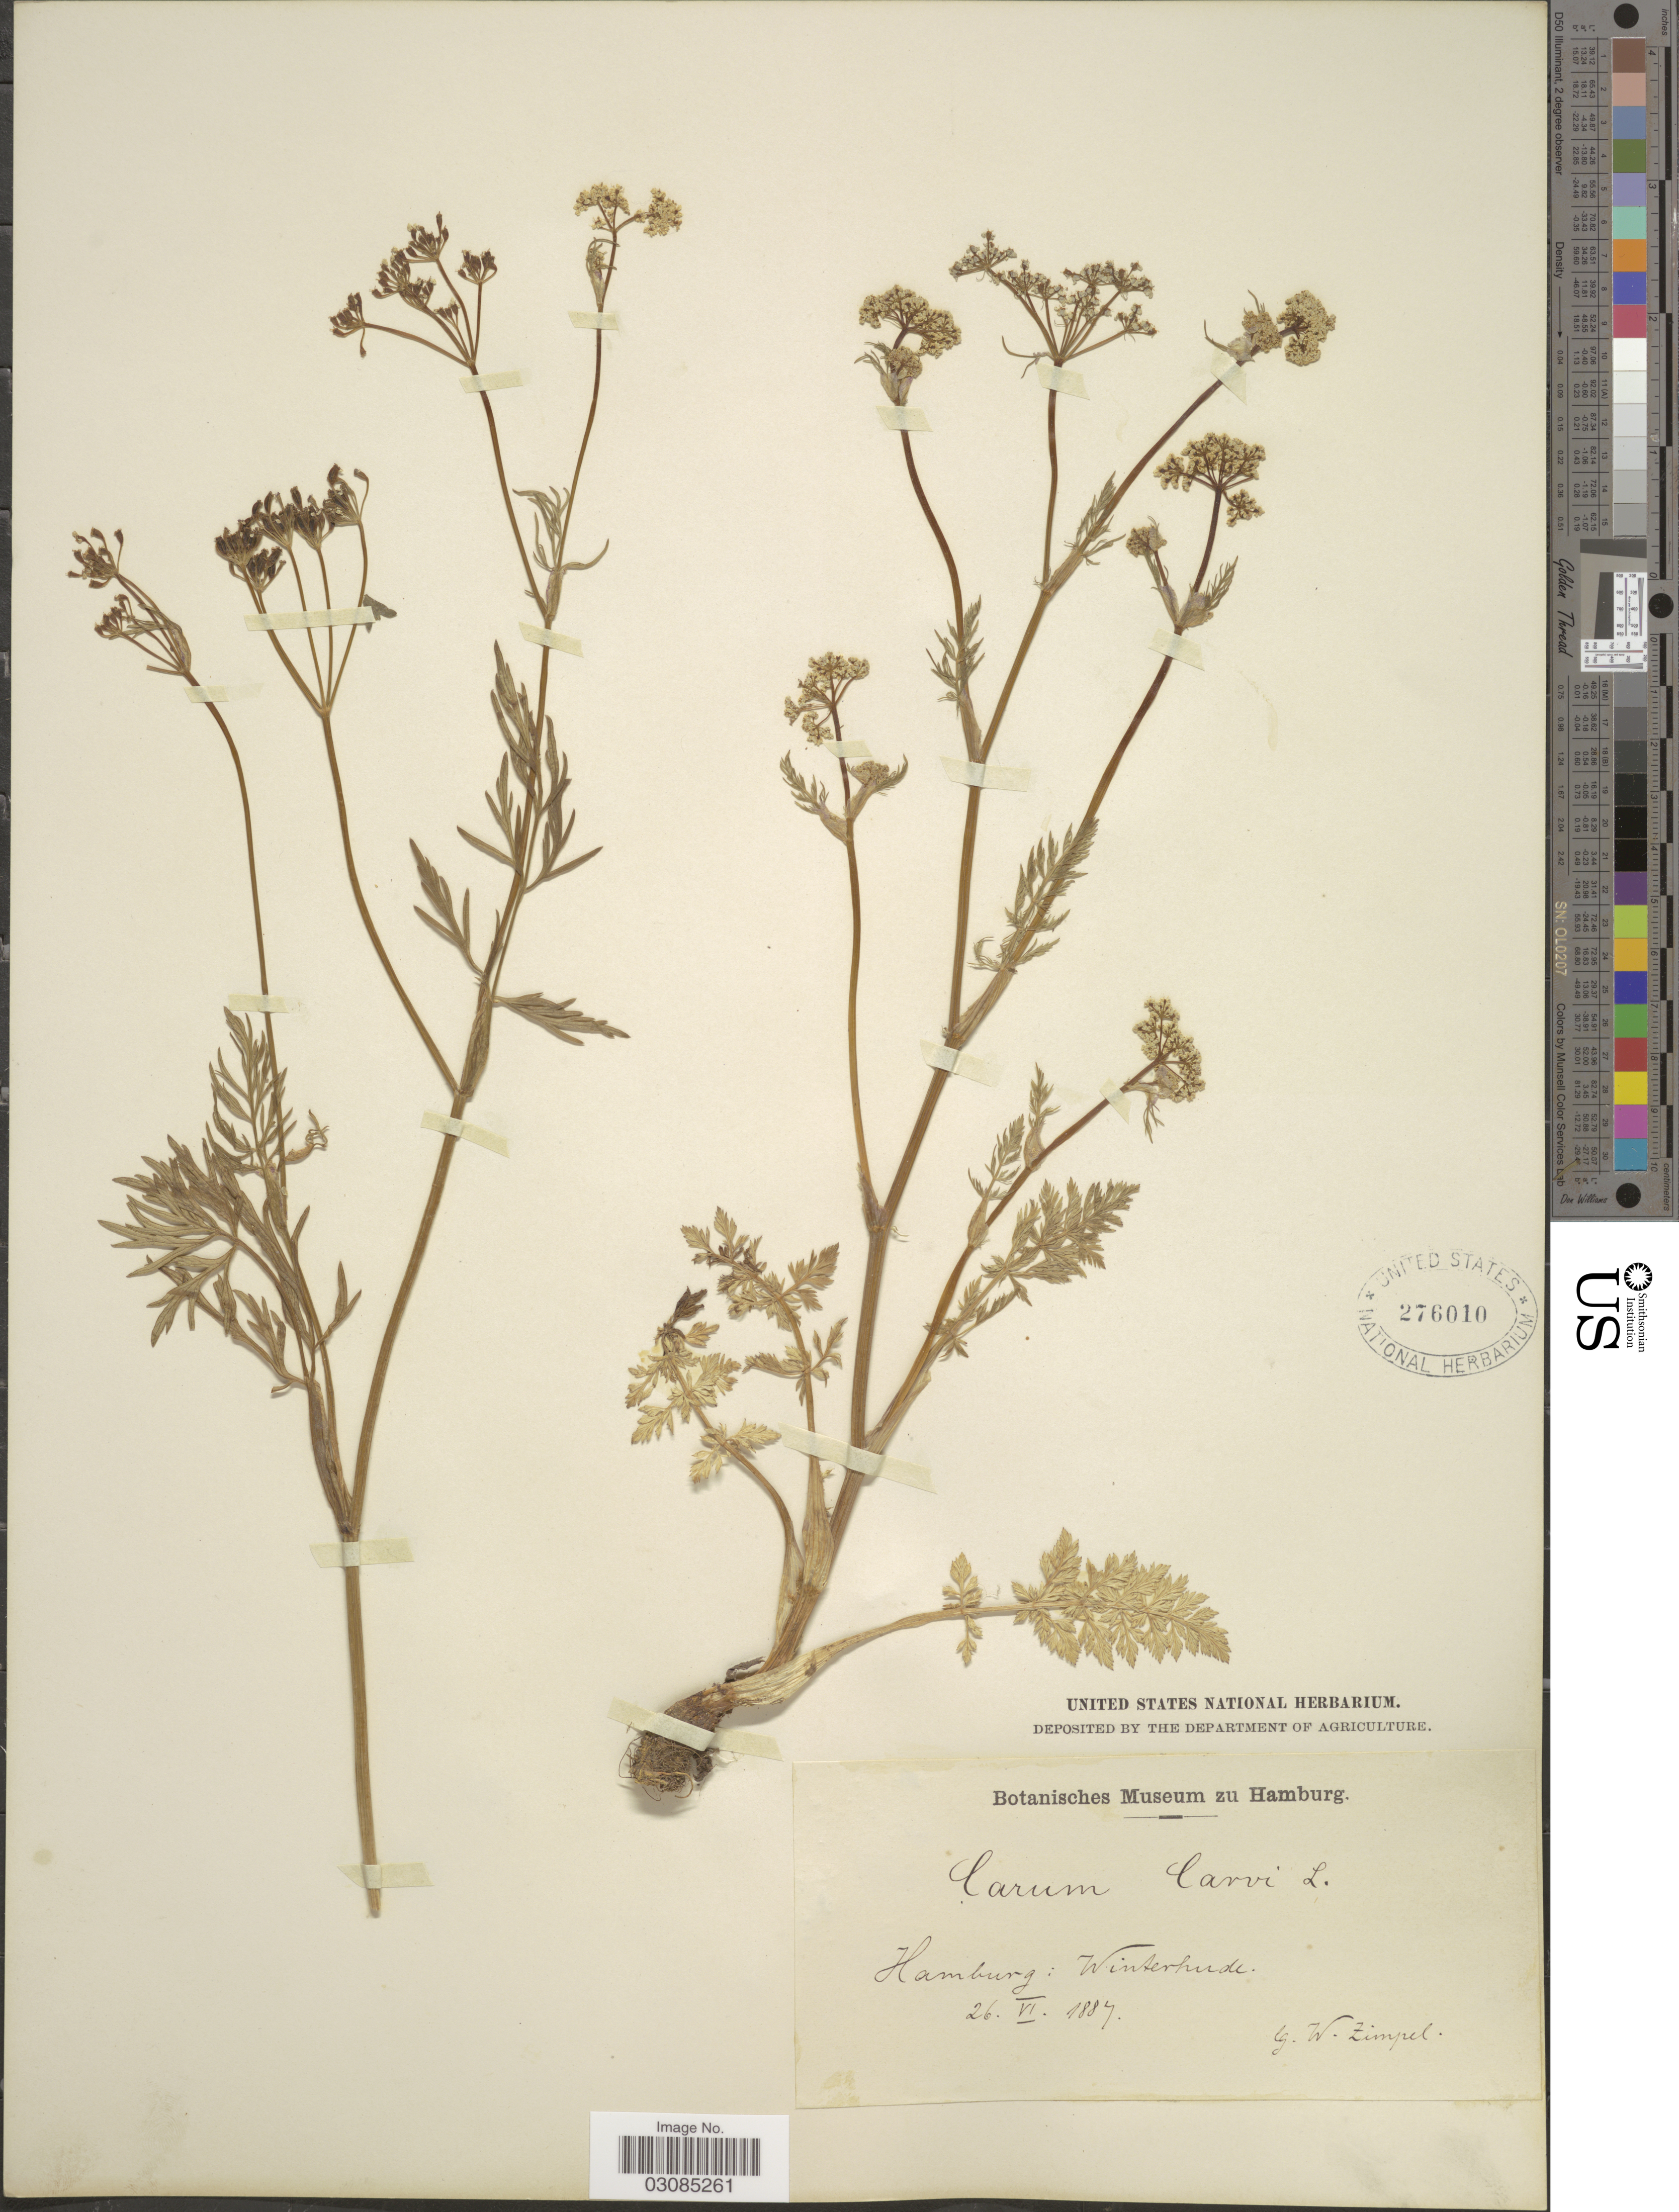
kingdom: Plantae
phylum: Tracheophyta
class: Magnoliopsida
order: Apiales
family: Apiaceae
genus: Carum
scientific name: Carum carvi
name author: L.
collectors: W. Zimpel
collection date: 1887-06-26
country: Germany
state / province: Hamburg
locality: Winterhude.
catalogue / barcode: US 276010